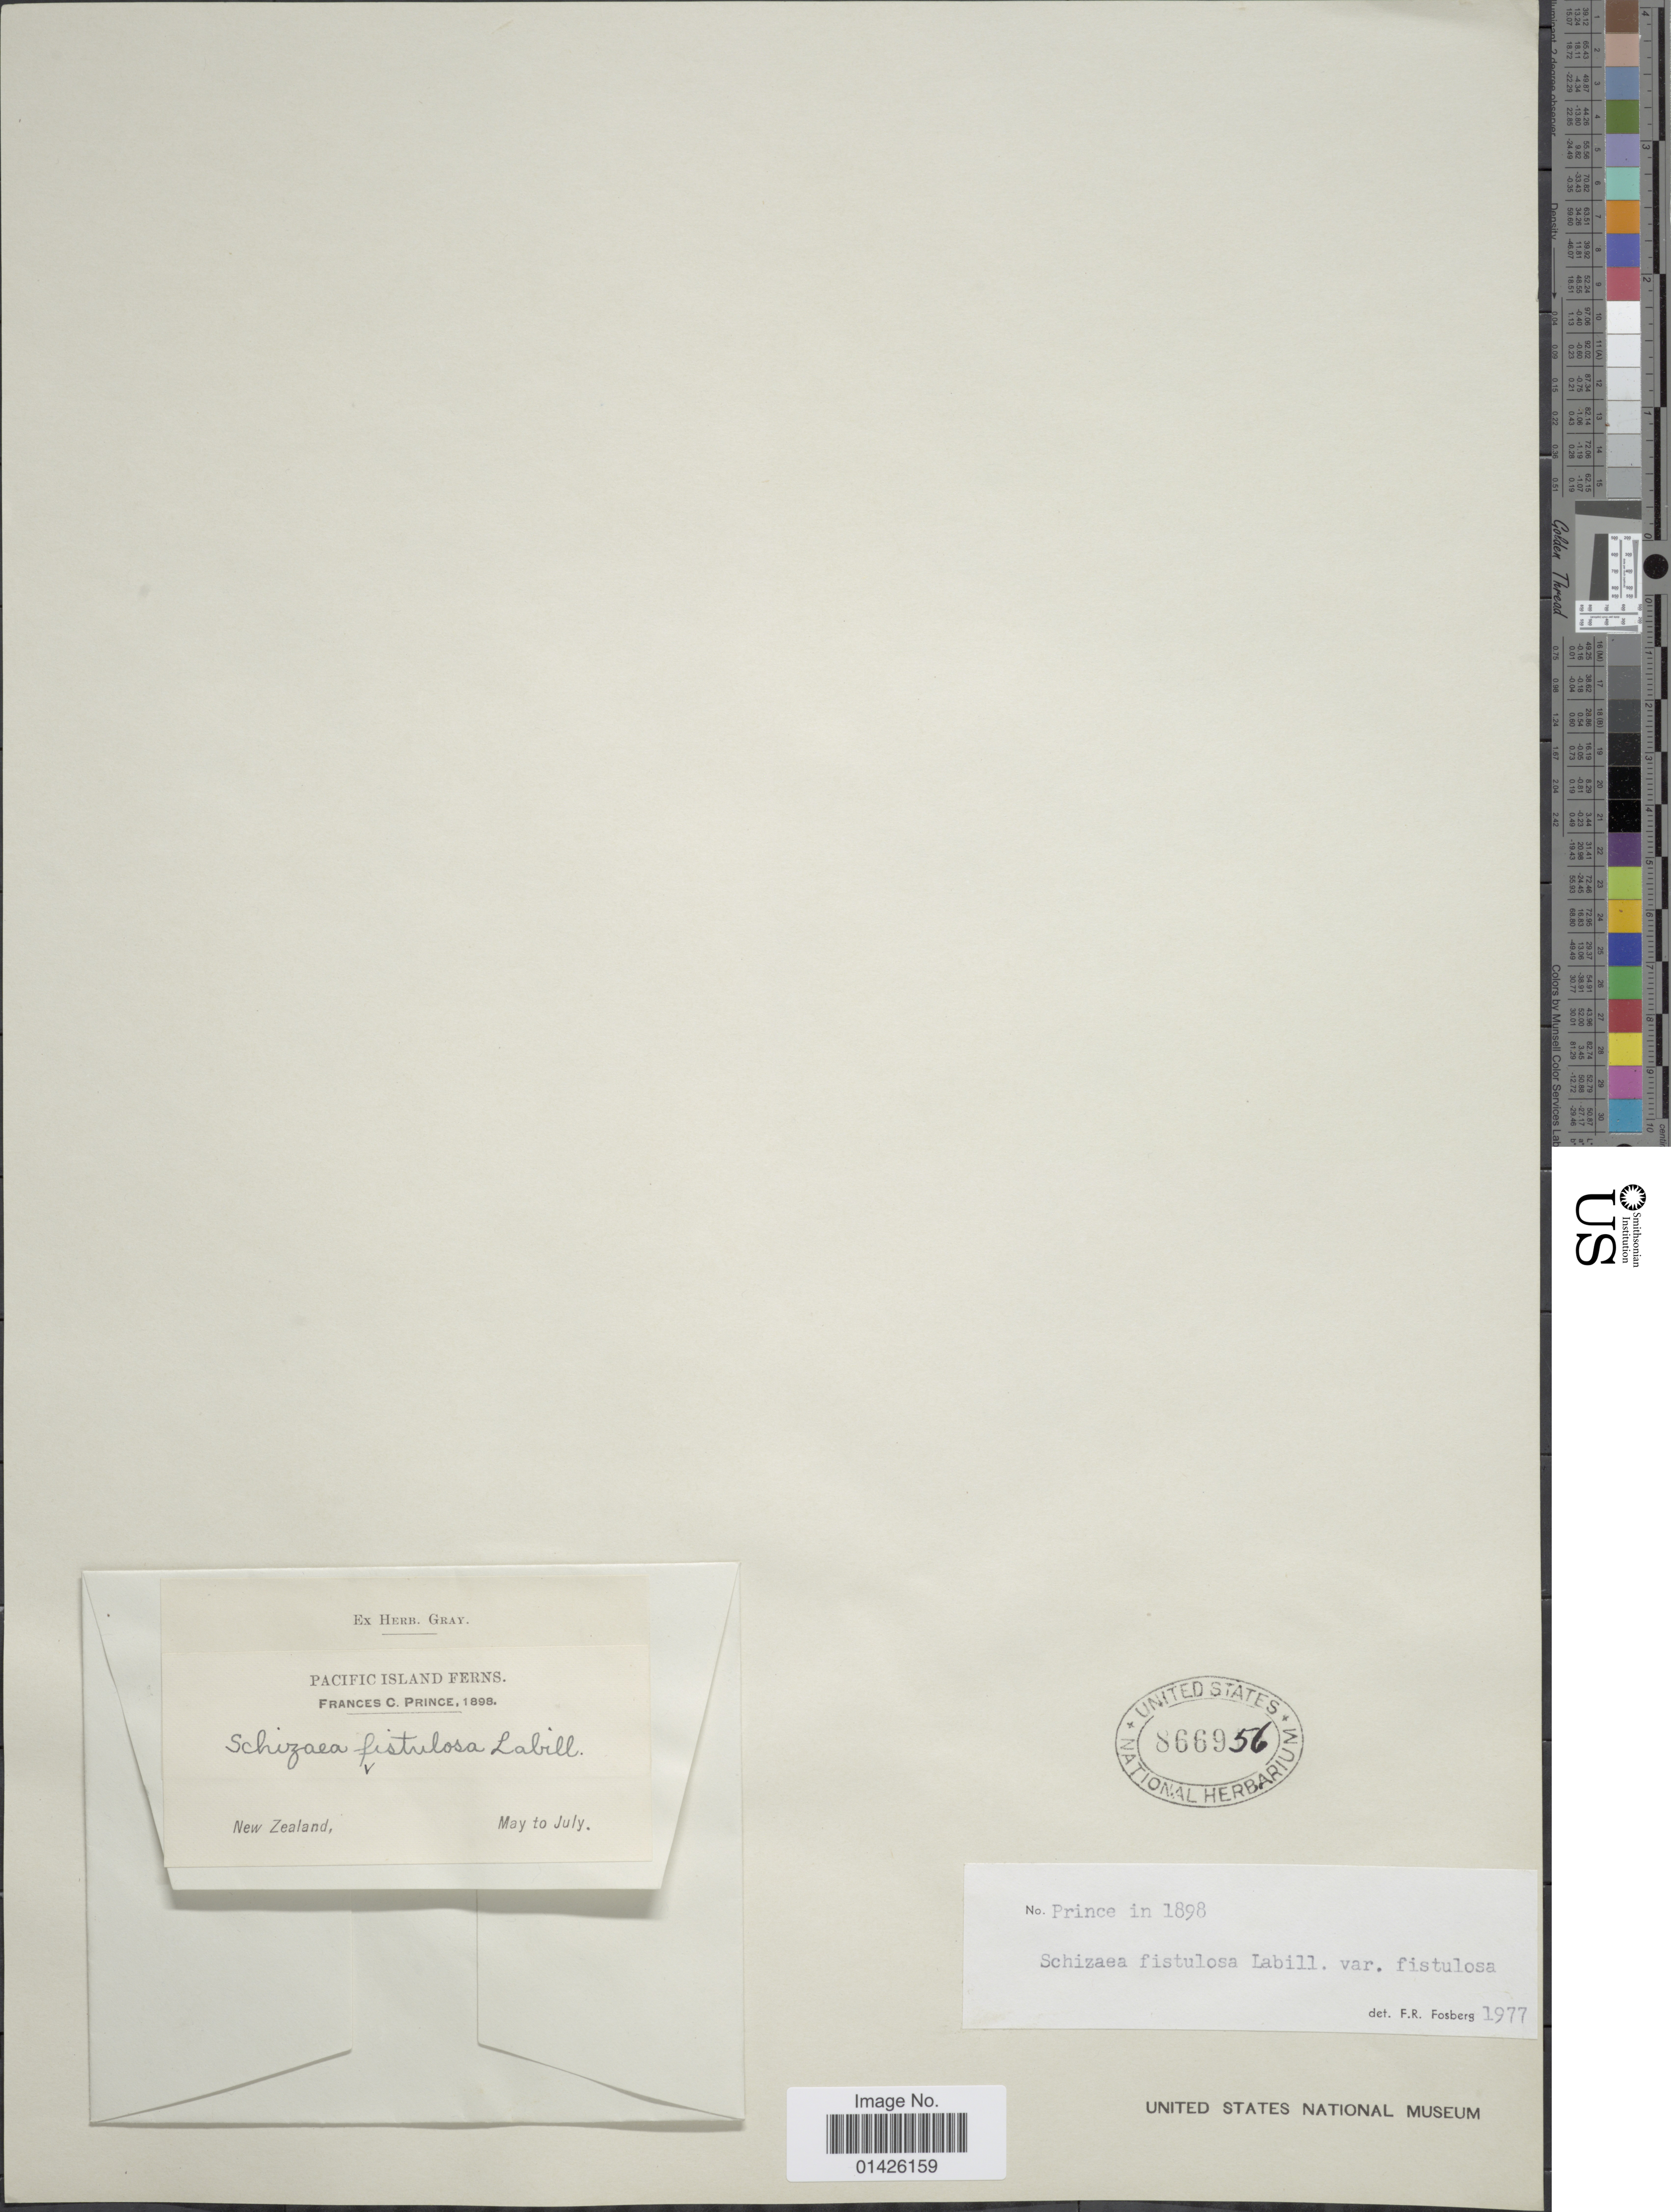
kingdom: Plantae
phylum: Tracheophyta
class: Polypodiopsida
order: Schizaeales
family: Schizaeaceae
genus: Schizaea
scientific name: Schizaea fistulosa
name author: Labill.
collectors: F. Prince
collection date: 1898-05/1898-07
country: New Zealand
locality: Pacific Island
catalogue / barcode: US 866956